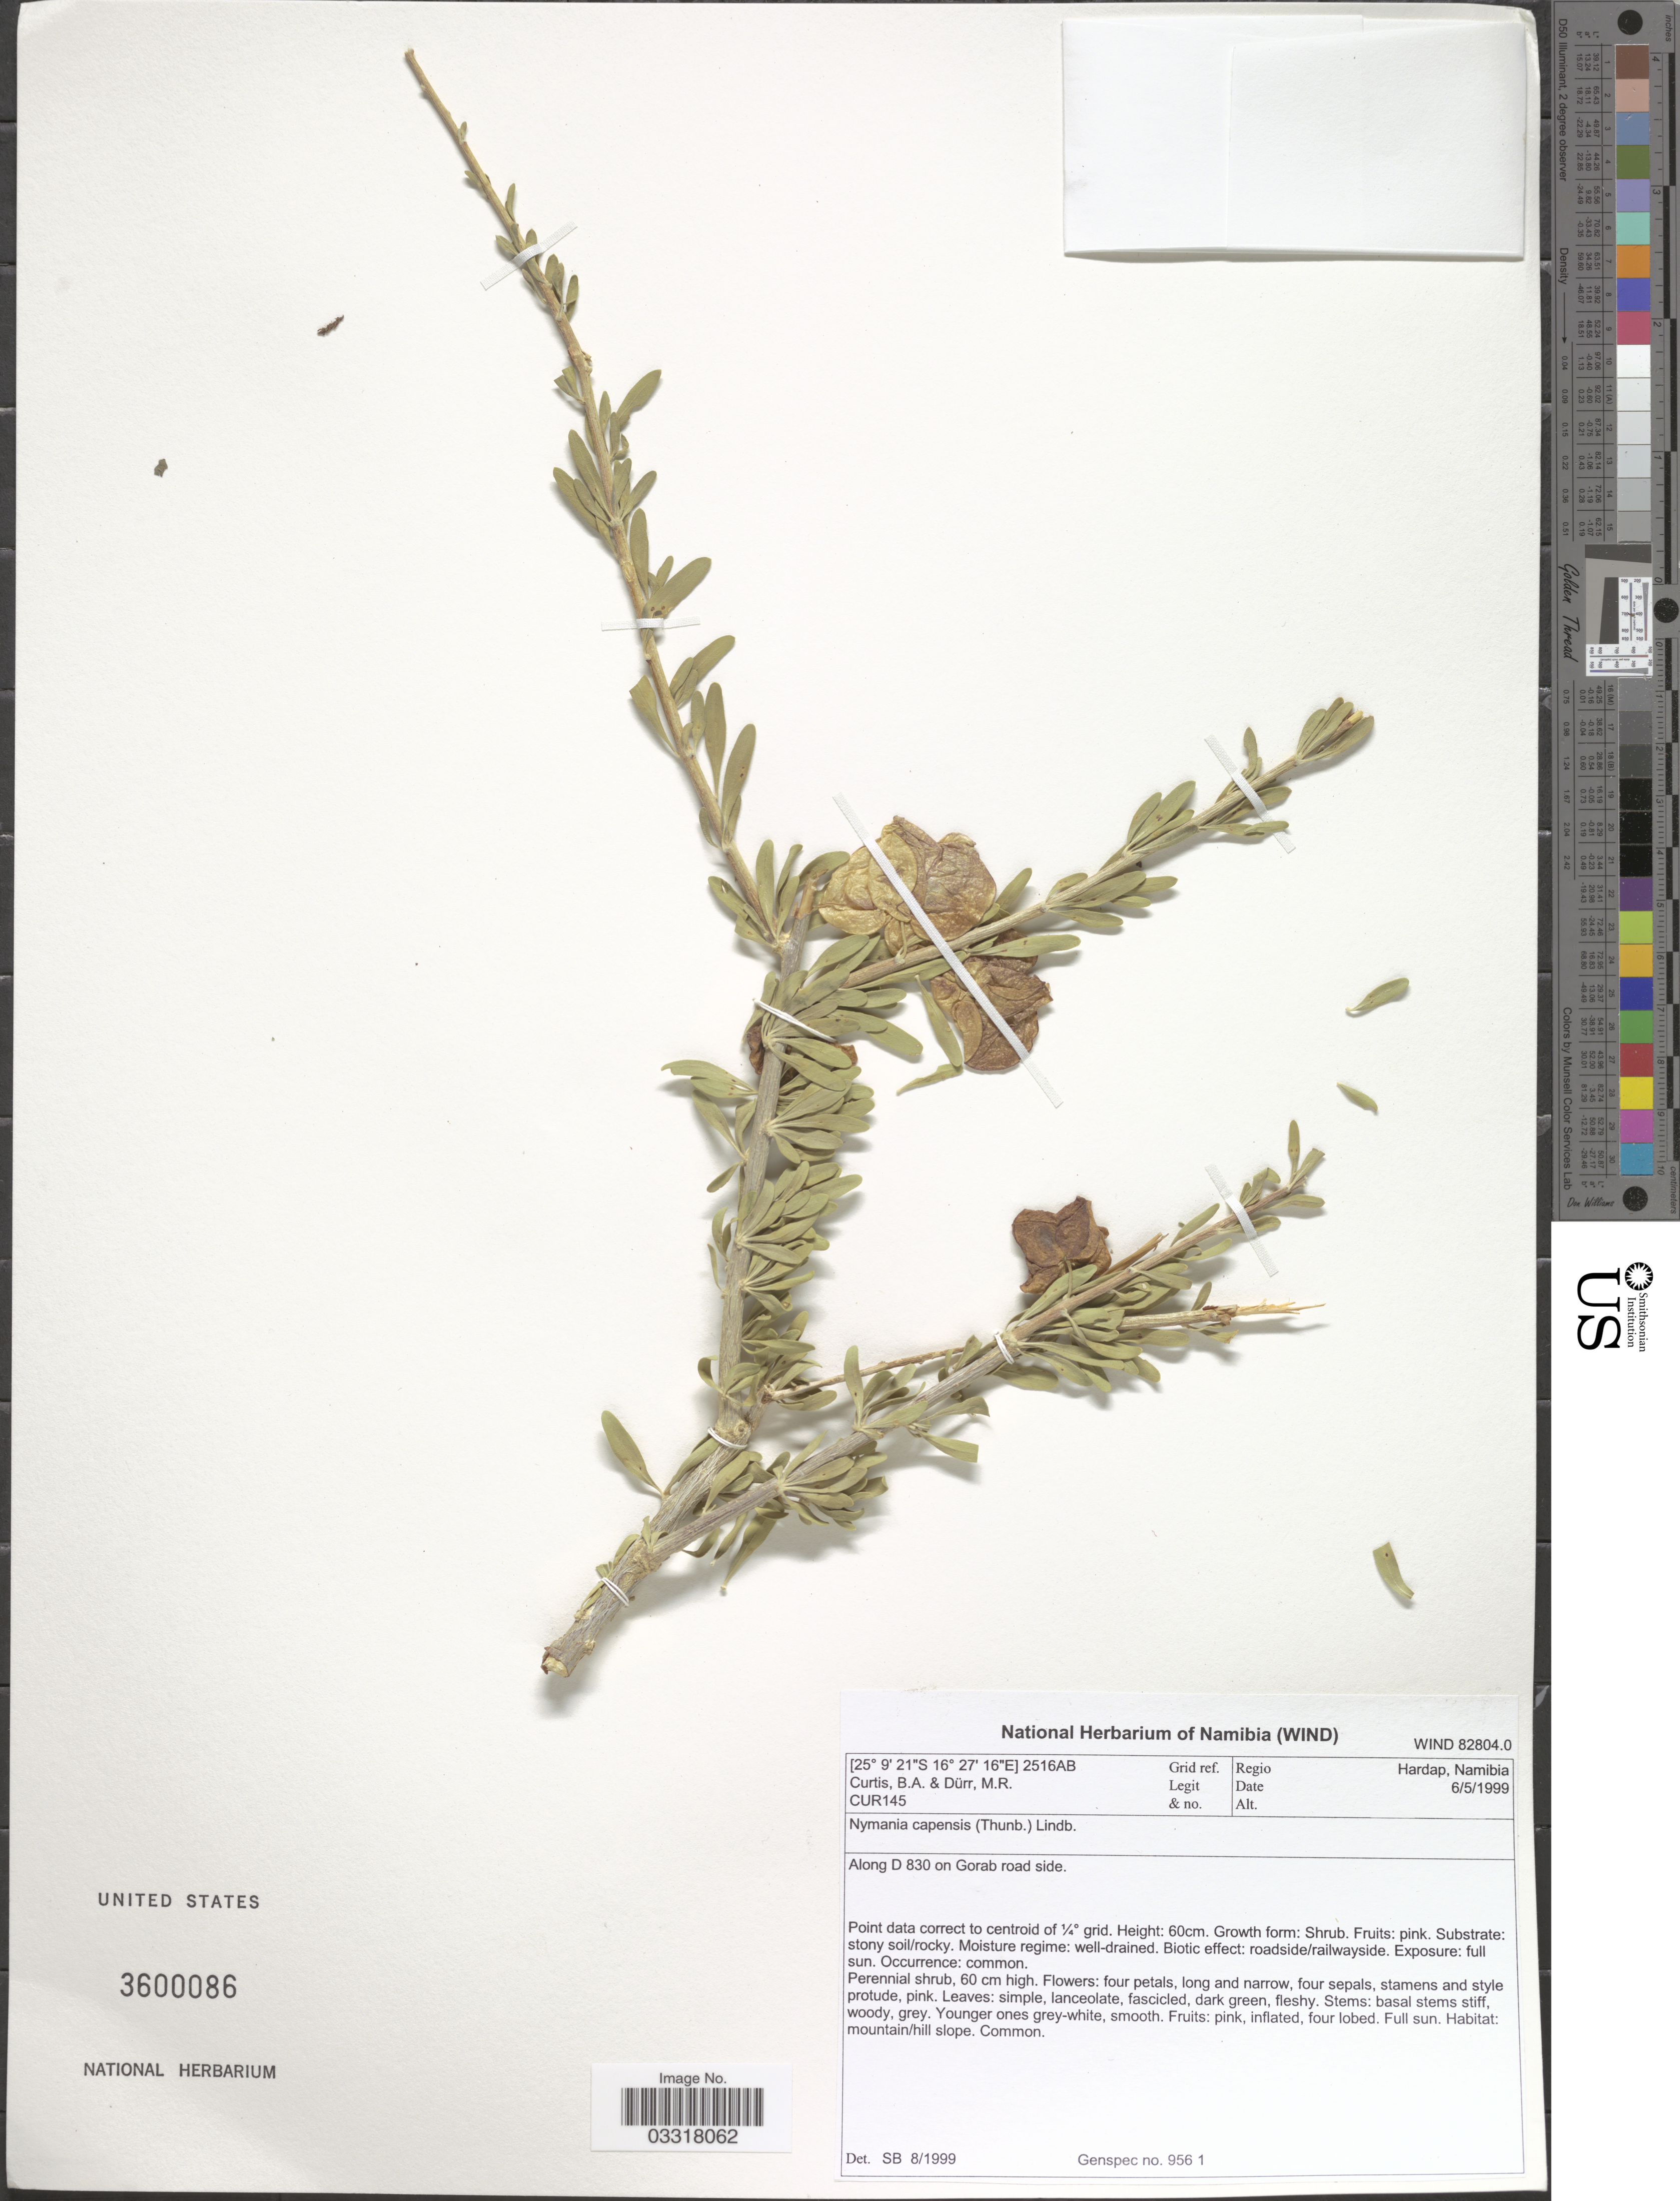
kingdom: Plantae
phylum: Tracheophyta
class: Magnoliopsida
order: Sapindales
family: Meliaceae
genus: Nymania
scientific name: Nymania capensis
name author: (Thunb.) Lindb.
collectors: B. A. Curtis & M. Dürr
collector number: CUR145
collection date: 1999-05-06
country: Namibia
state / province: Hardap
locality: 2516AB Grid ref. Regio Hardap, Namibia. Along D 830 on Gorab road side.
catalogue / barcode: US 3600086